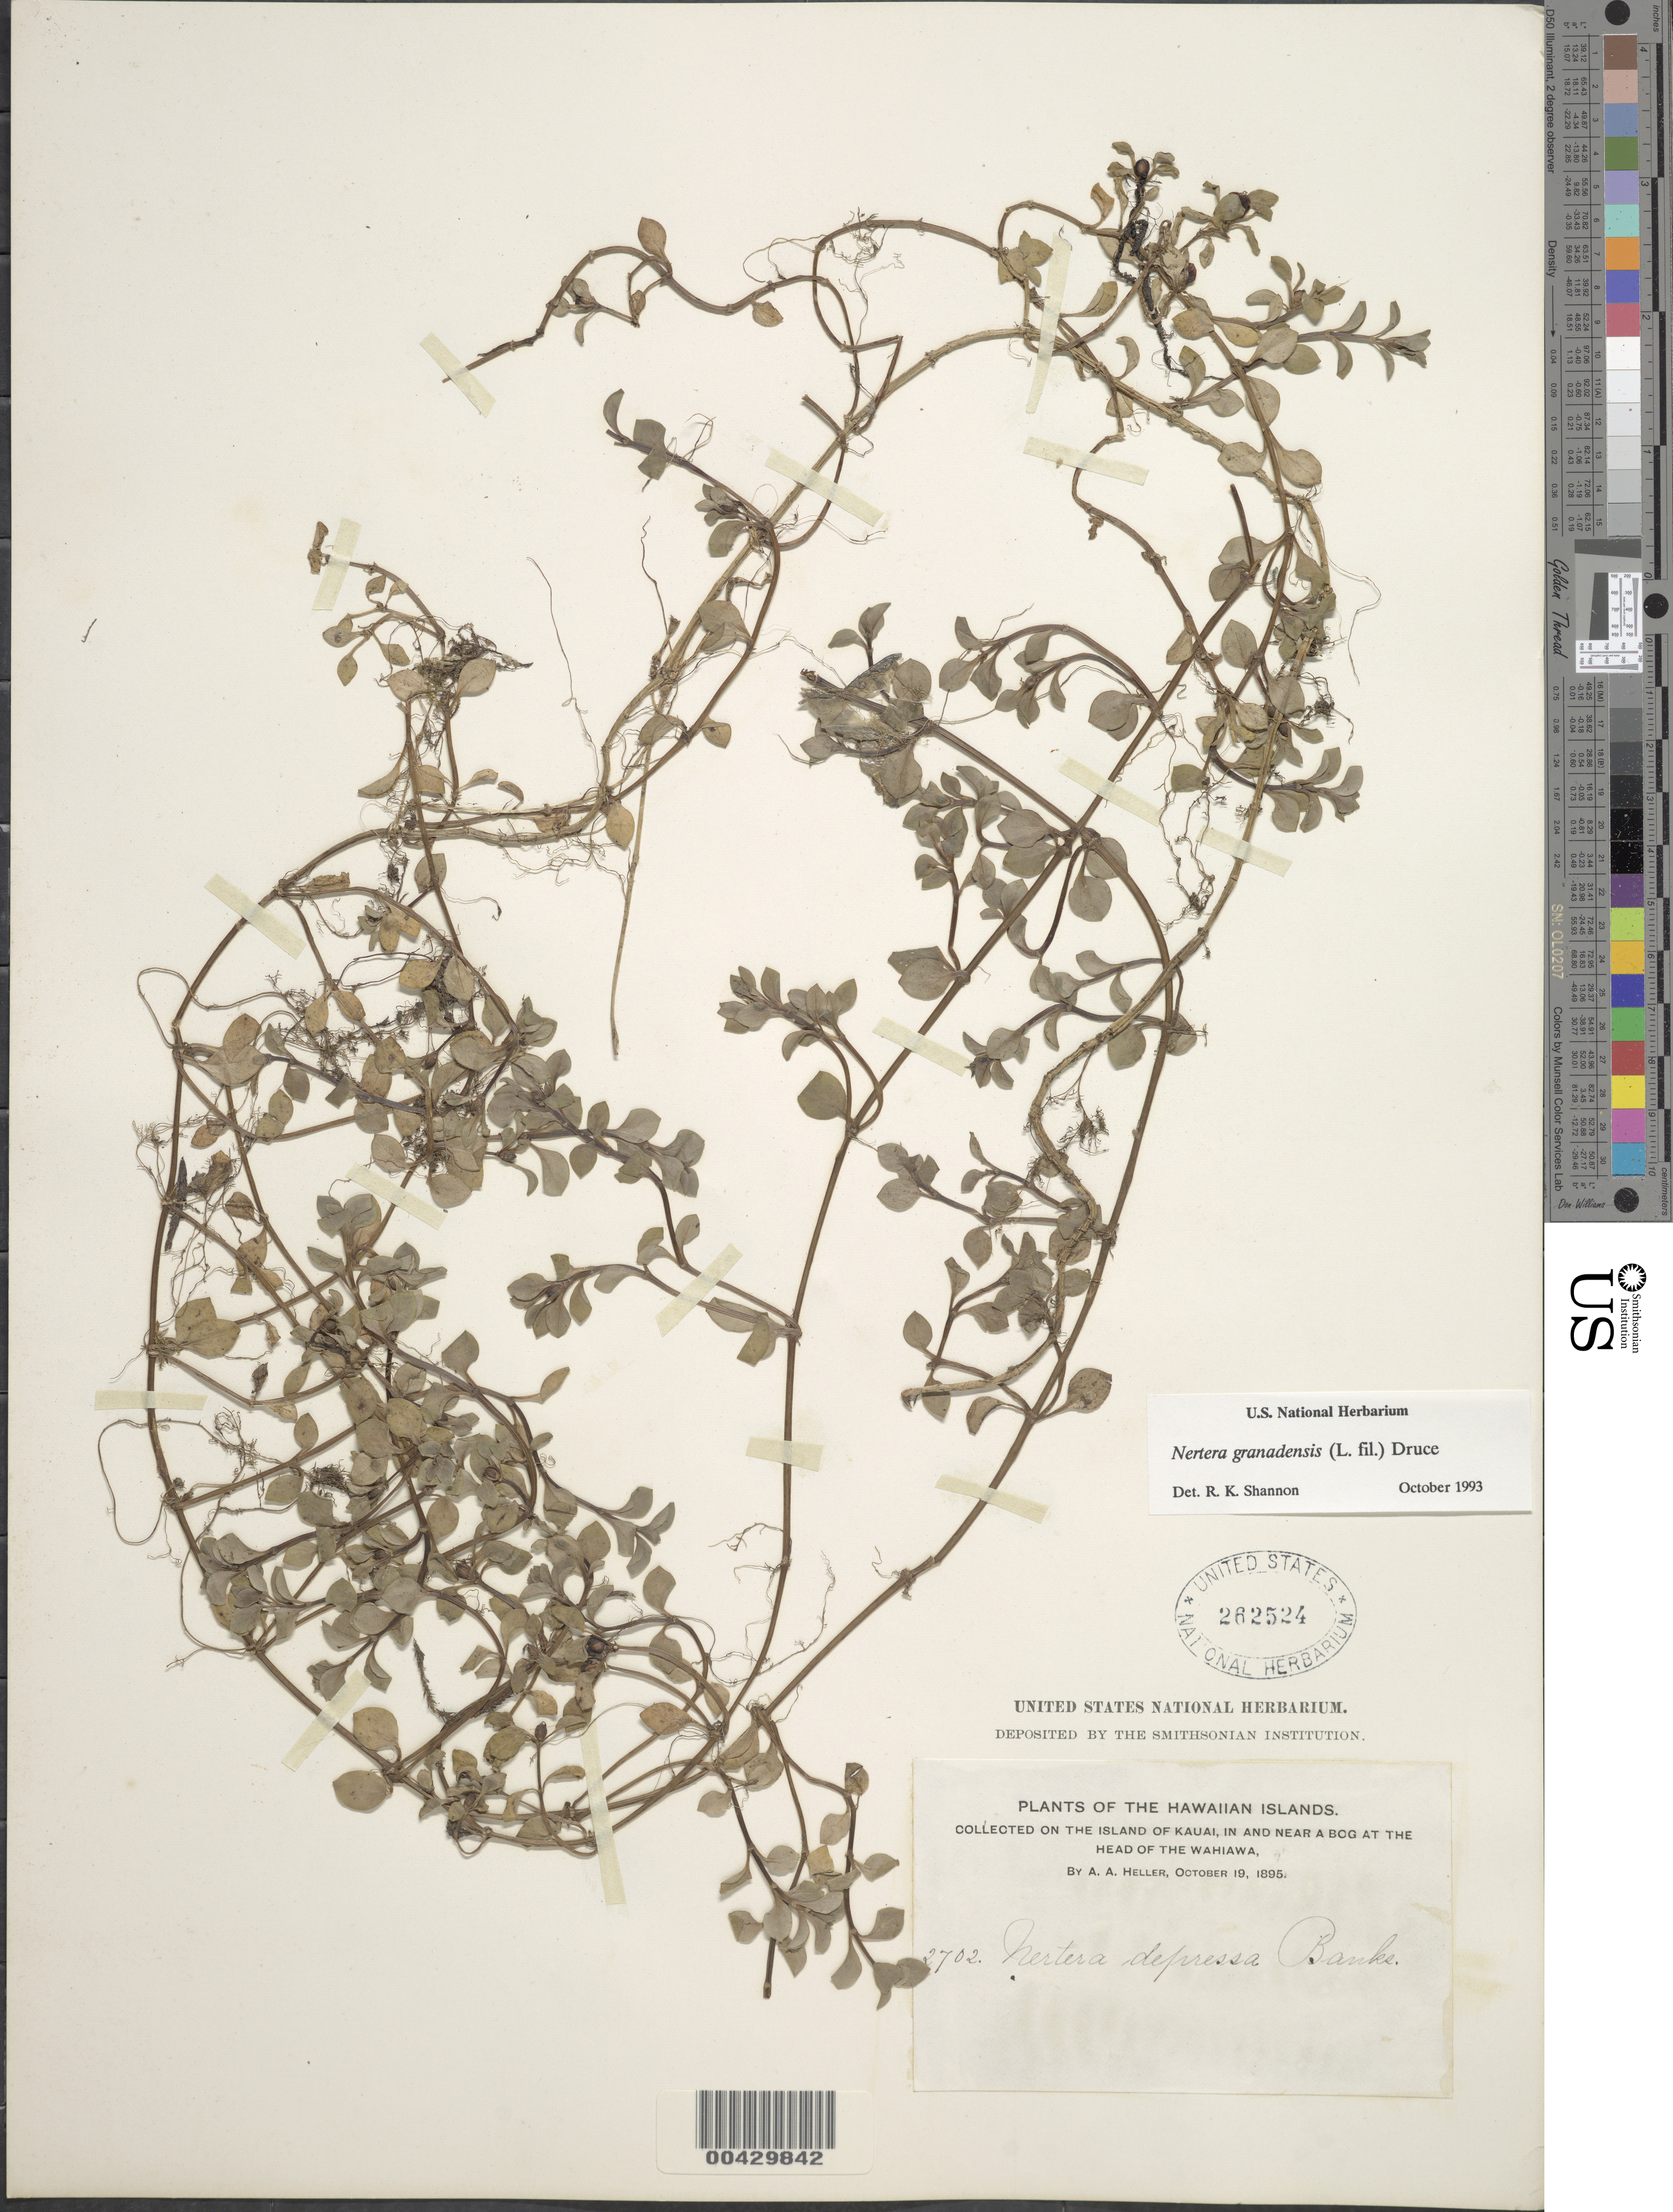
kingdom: Plantae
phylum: Tracheophyta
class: Magnoliopsida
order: Gentianales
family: Rubiaceae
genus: Nertera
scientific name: Nertera granadensis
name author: (Mutis ex L. f.) Druce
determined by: Shannon, R. K., (UNITED STATES)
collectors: A. A. Heller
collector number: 2702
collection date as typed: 19 Oct 1895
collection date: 1895-10-19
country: United States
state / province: Hawaii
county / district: Kauai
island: Kaua'i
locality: Head of the Wahiawa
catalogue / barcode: US 262524